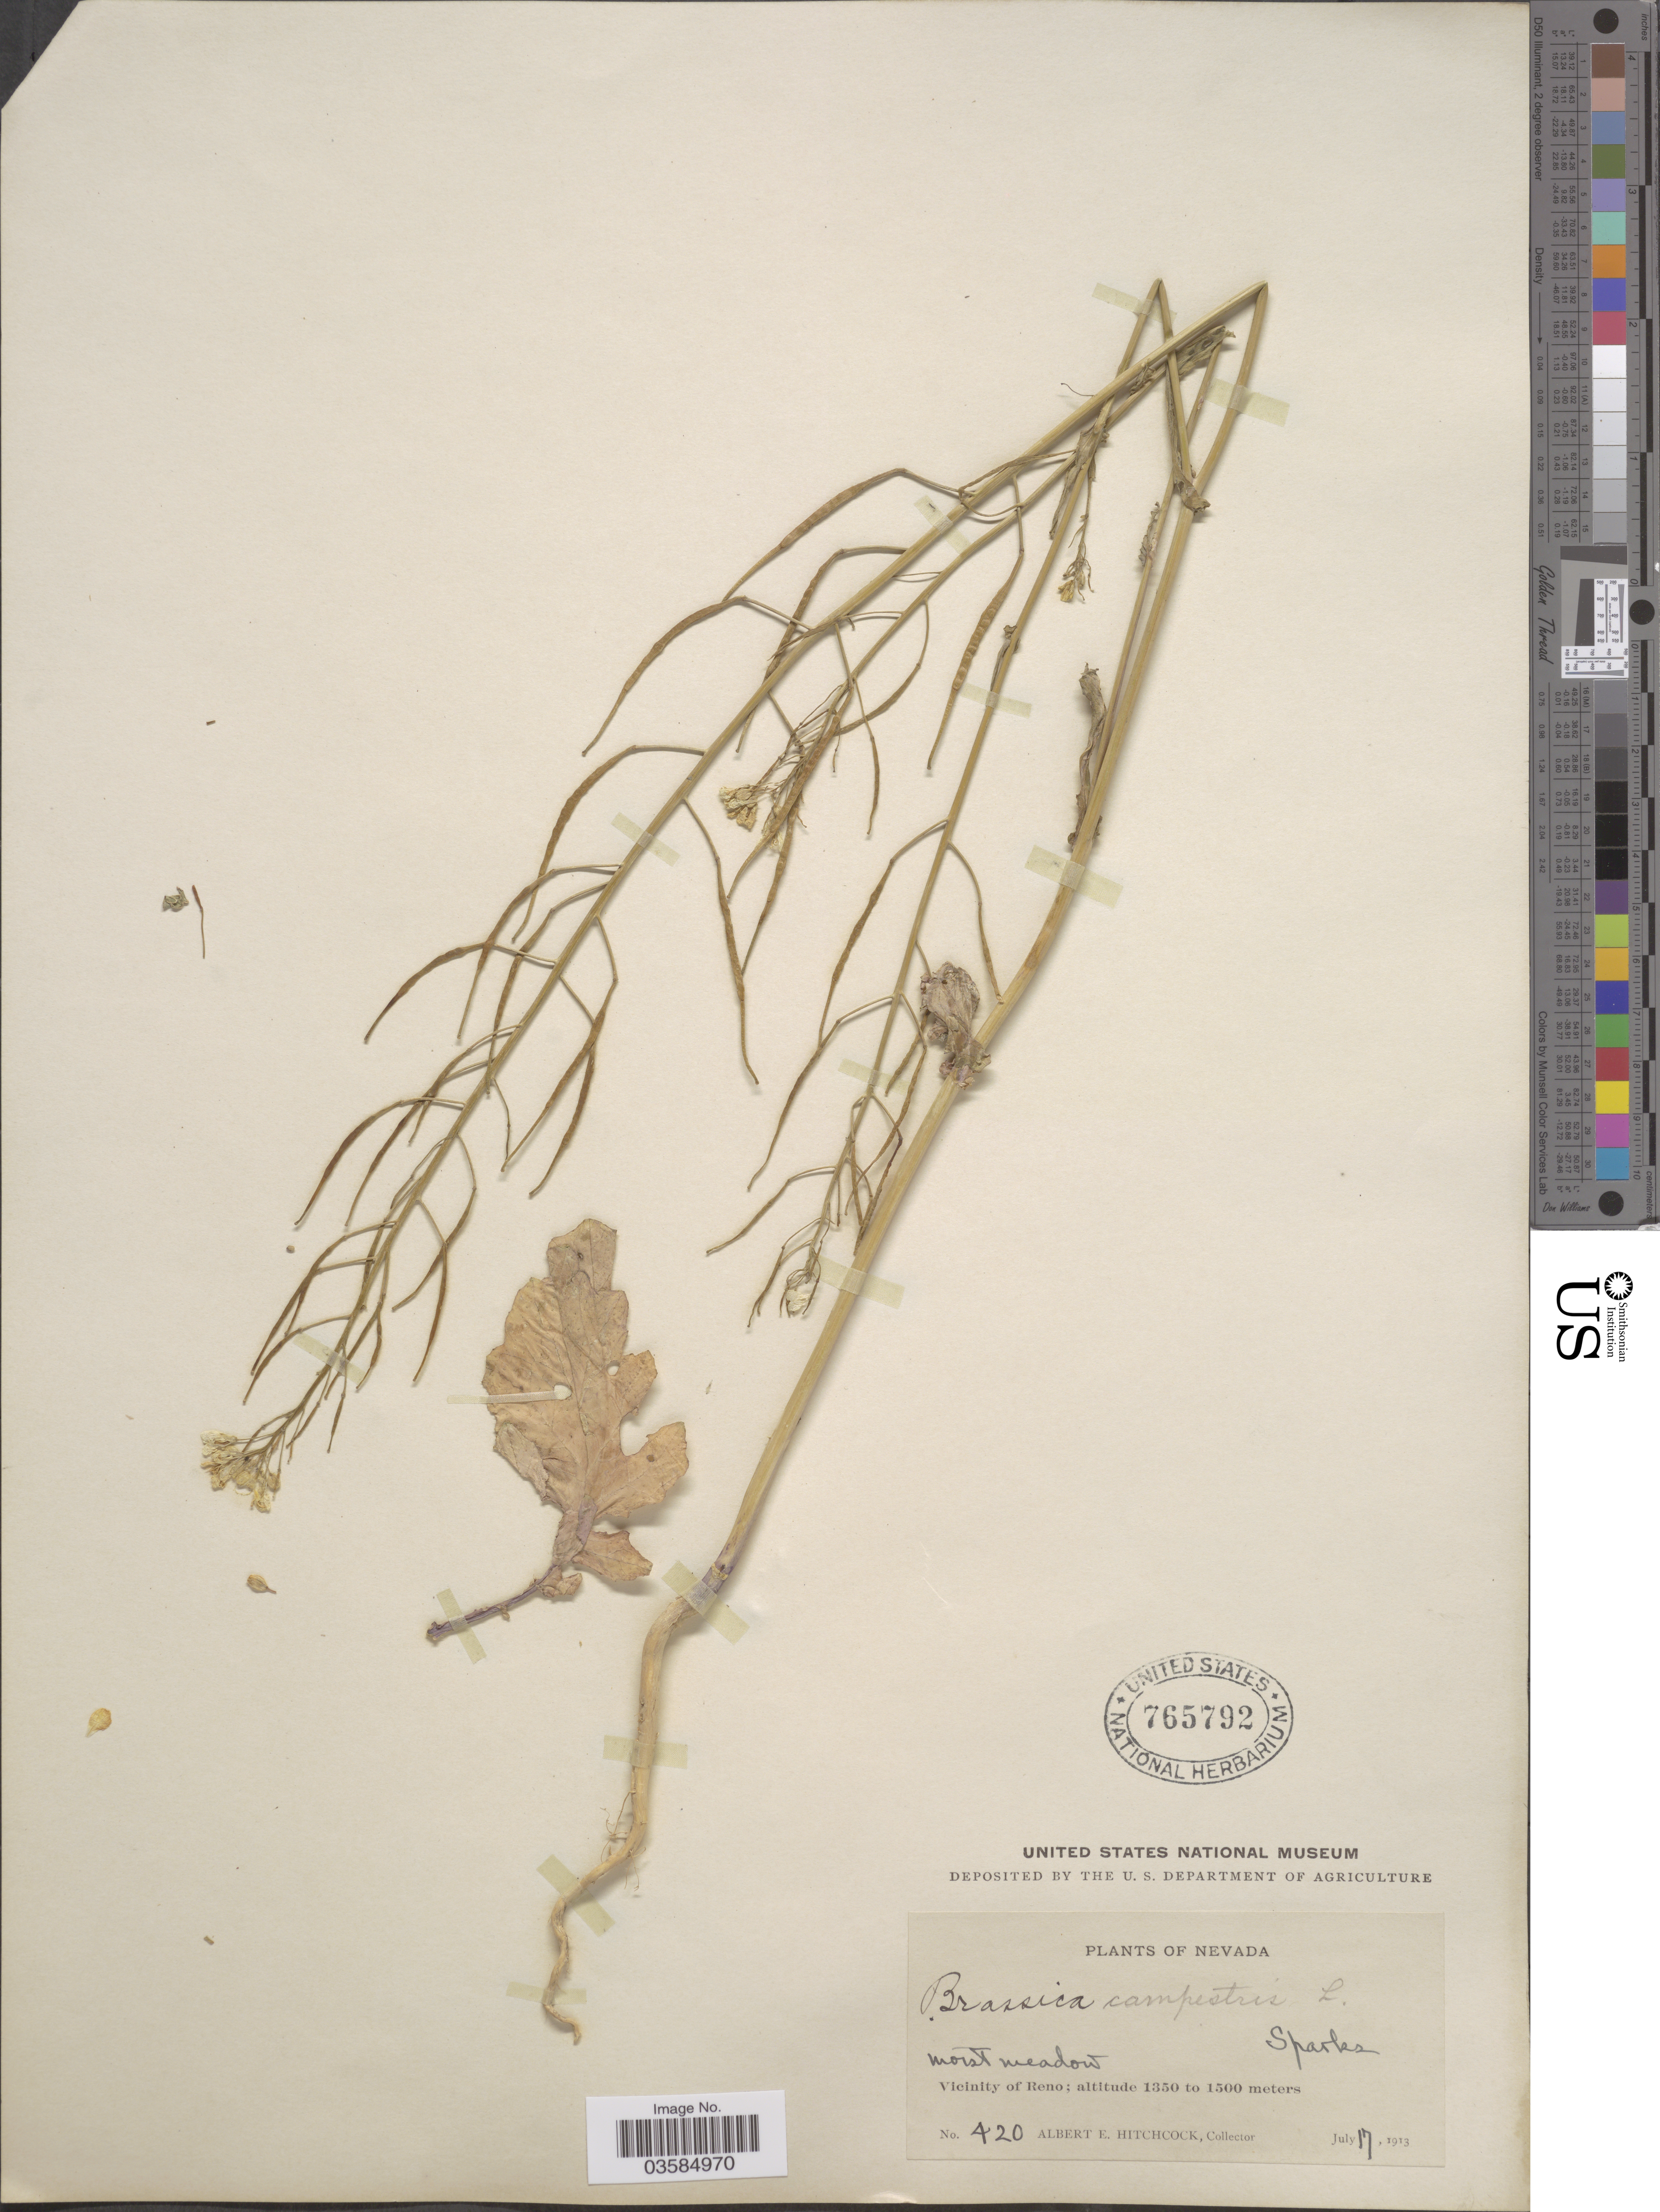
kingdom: Plantae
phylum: Tracheophyta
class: Magnoliopsida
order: Brassicales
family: Brassicaceae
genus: Brassica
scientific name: Brassica campestris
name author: L.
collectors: A. Hitchcock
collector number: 420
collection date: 1913-07-17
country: United States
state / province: Nevada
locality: Vicinity of Reno.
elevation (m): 1350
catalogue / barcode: US 765792